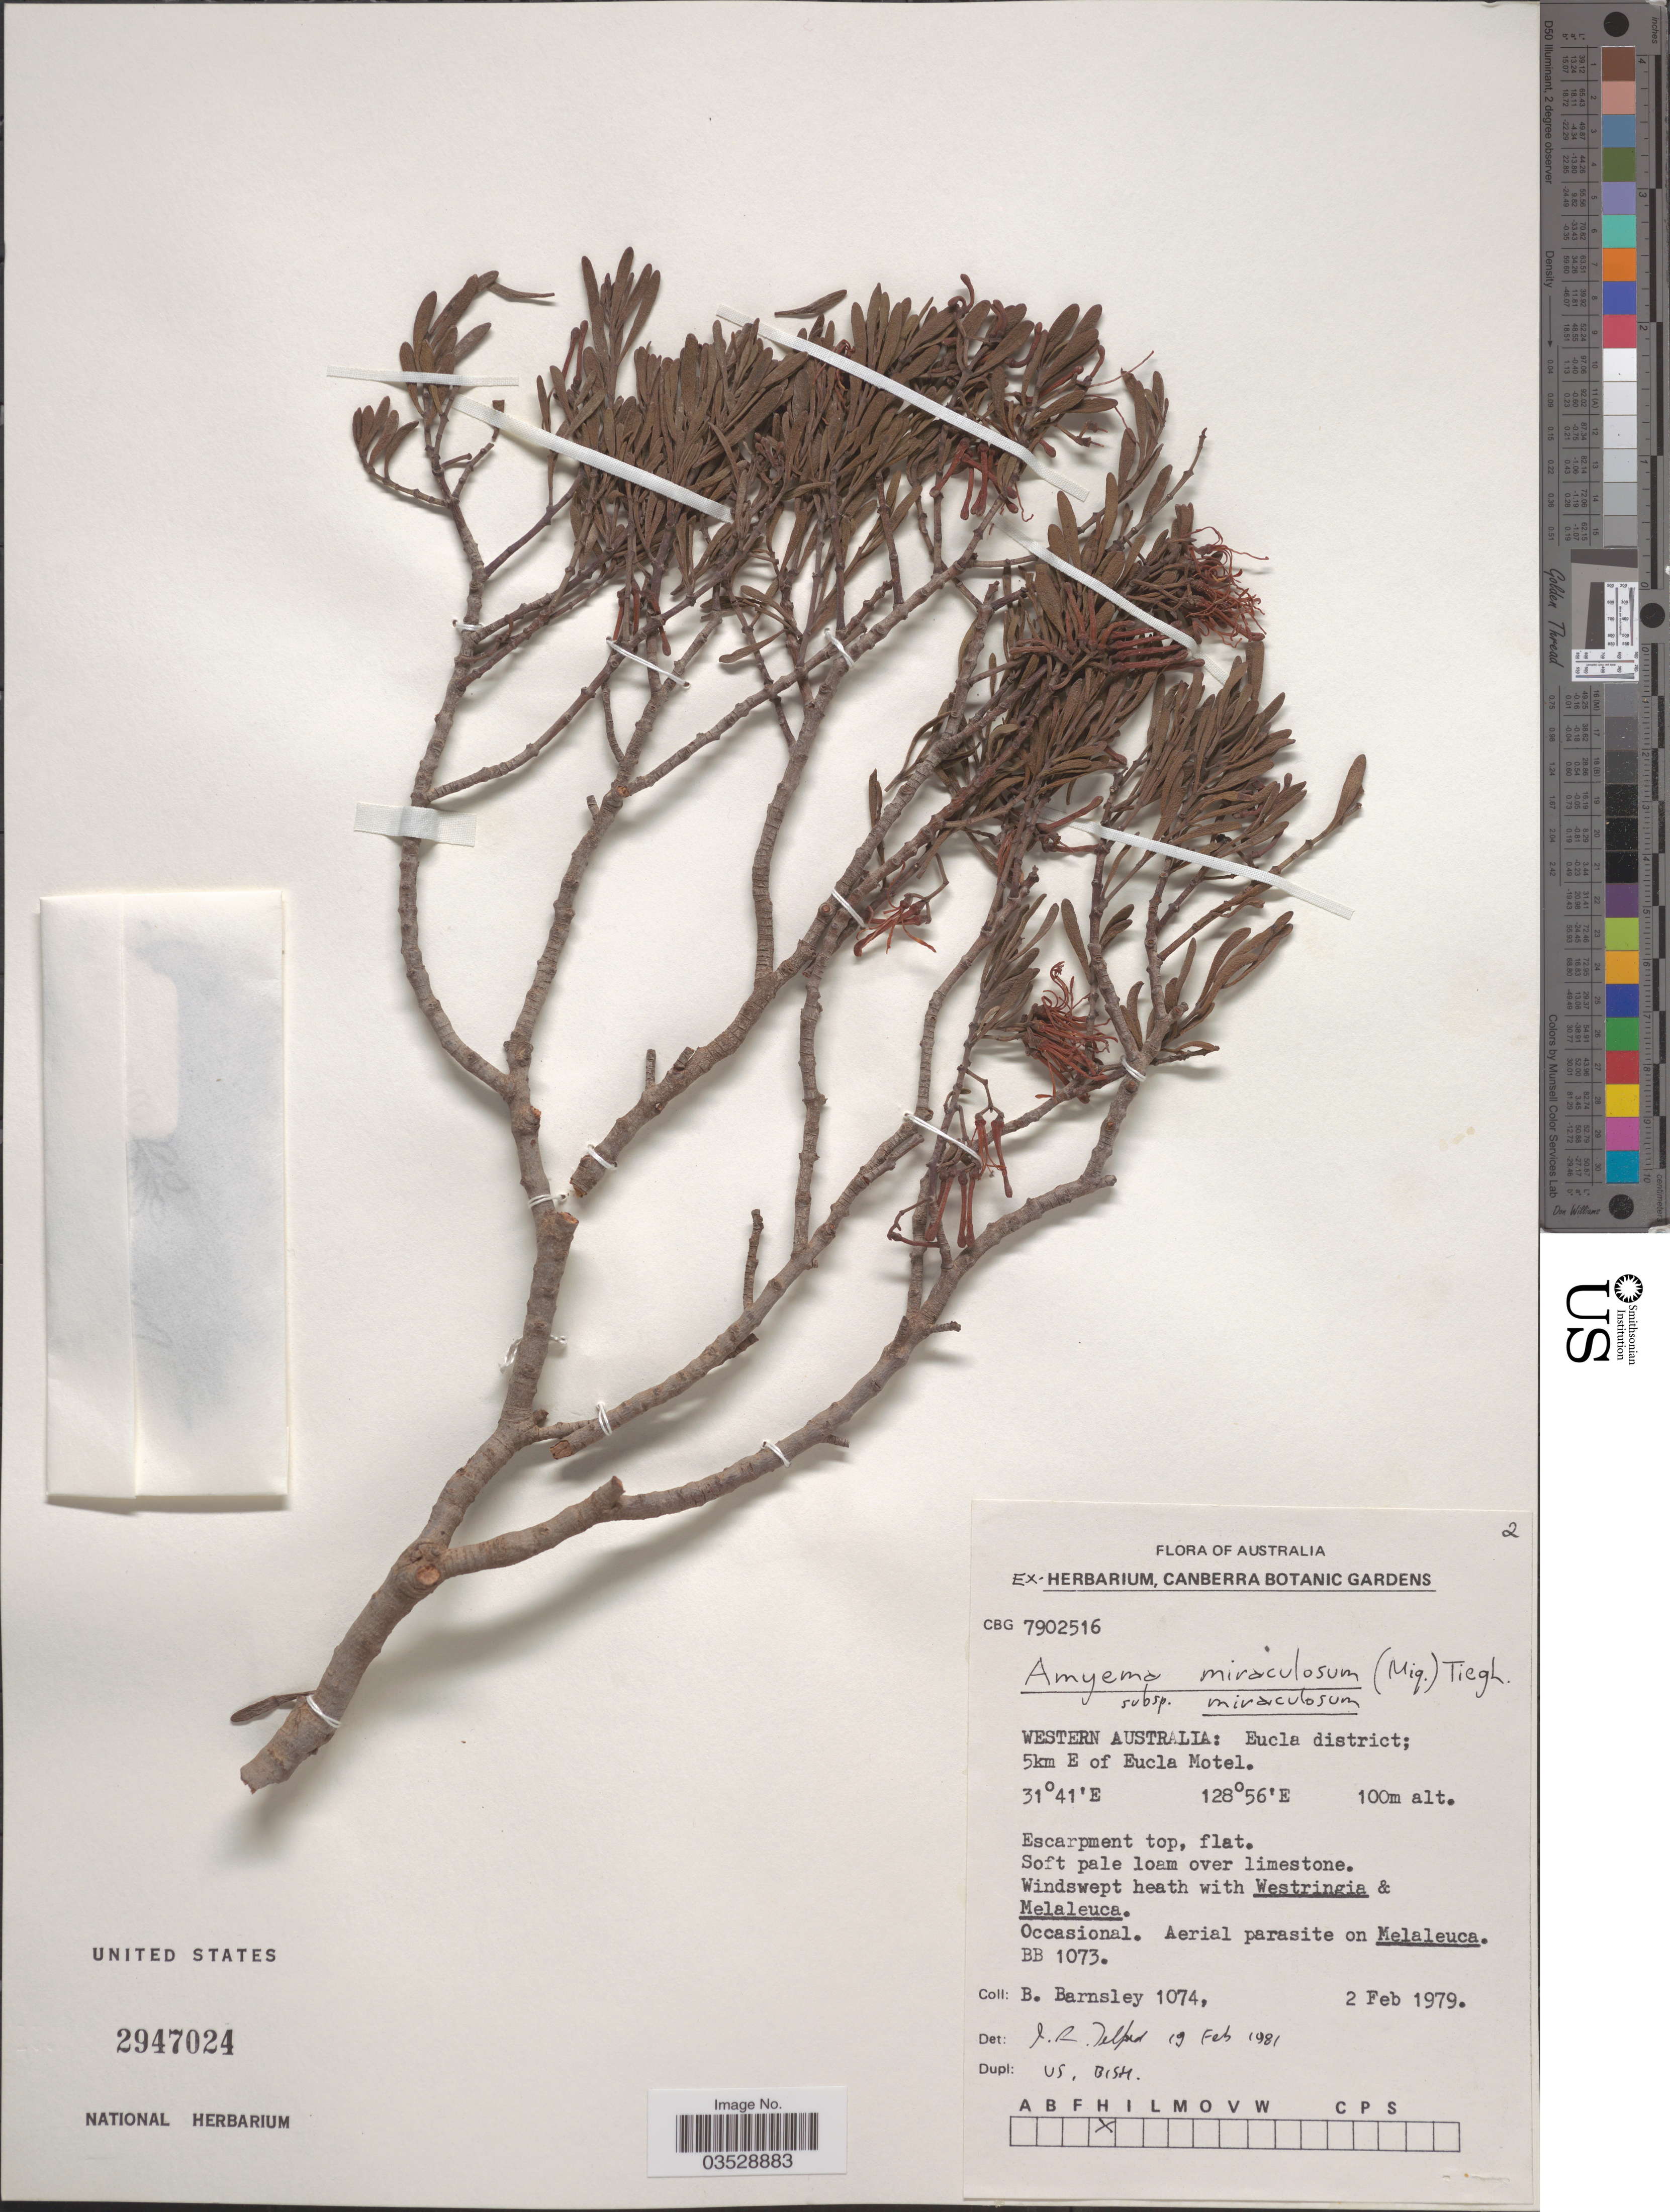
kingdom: Plantae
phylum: Tracheophyta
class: Magnoliopsida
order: Santalales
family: Loranthaceae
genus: Amyema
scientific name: Amyema miraculosa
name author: Tiegh.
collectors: B. Barnsley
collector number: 1074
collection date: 1979-02-02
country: Australia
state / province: Western Australia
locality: Eucla district; 5km E of Eucla Motel.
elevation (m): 100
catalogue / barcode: US 2947024